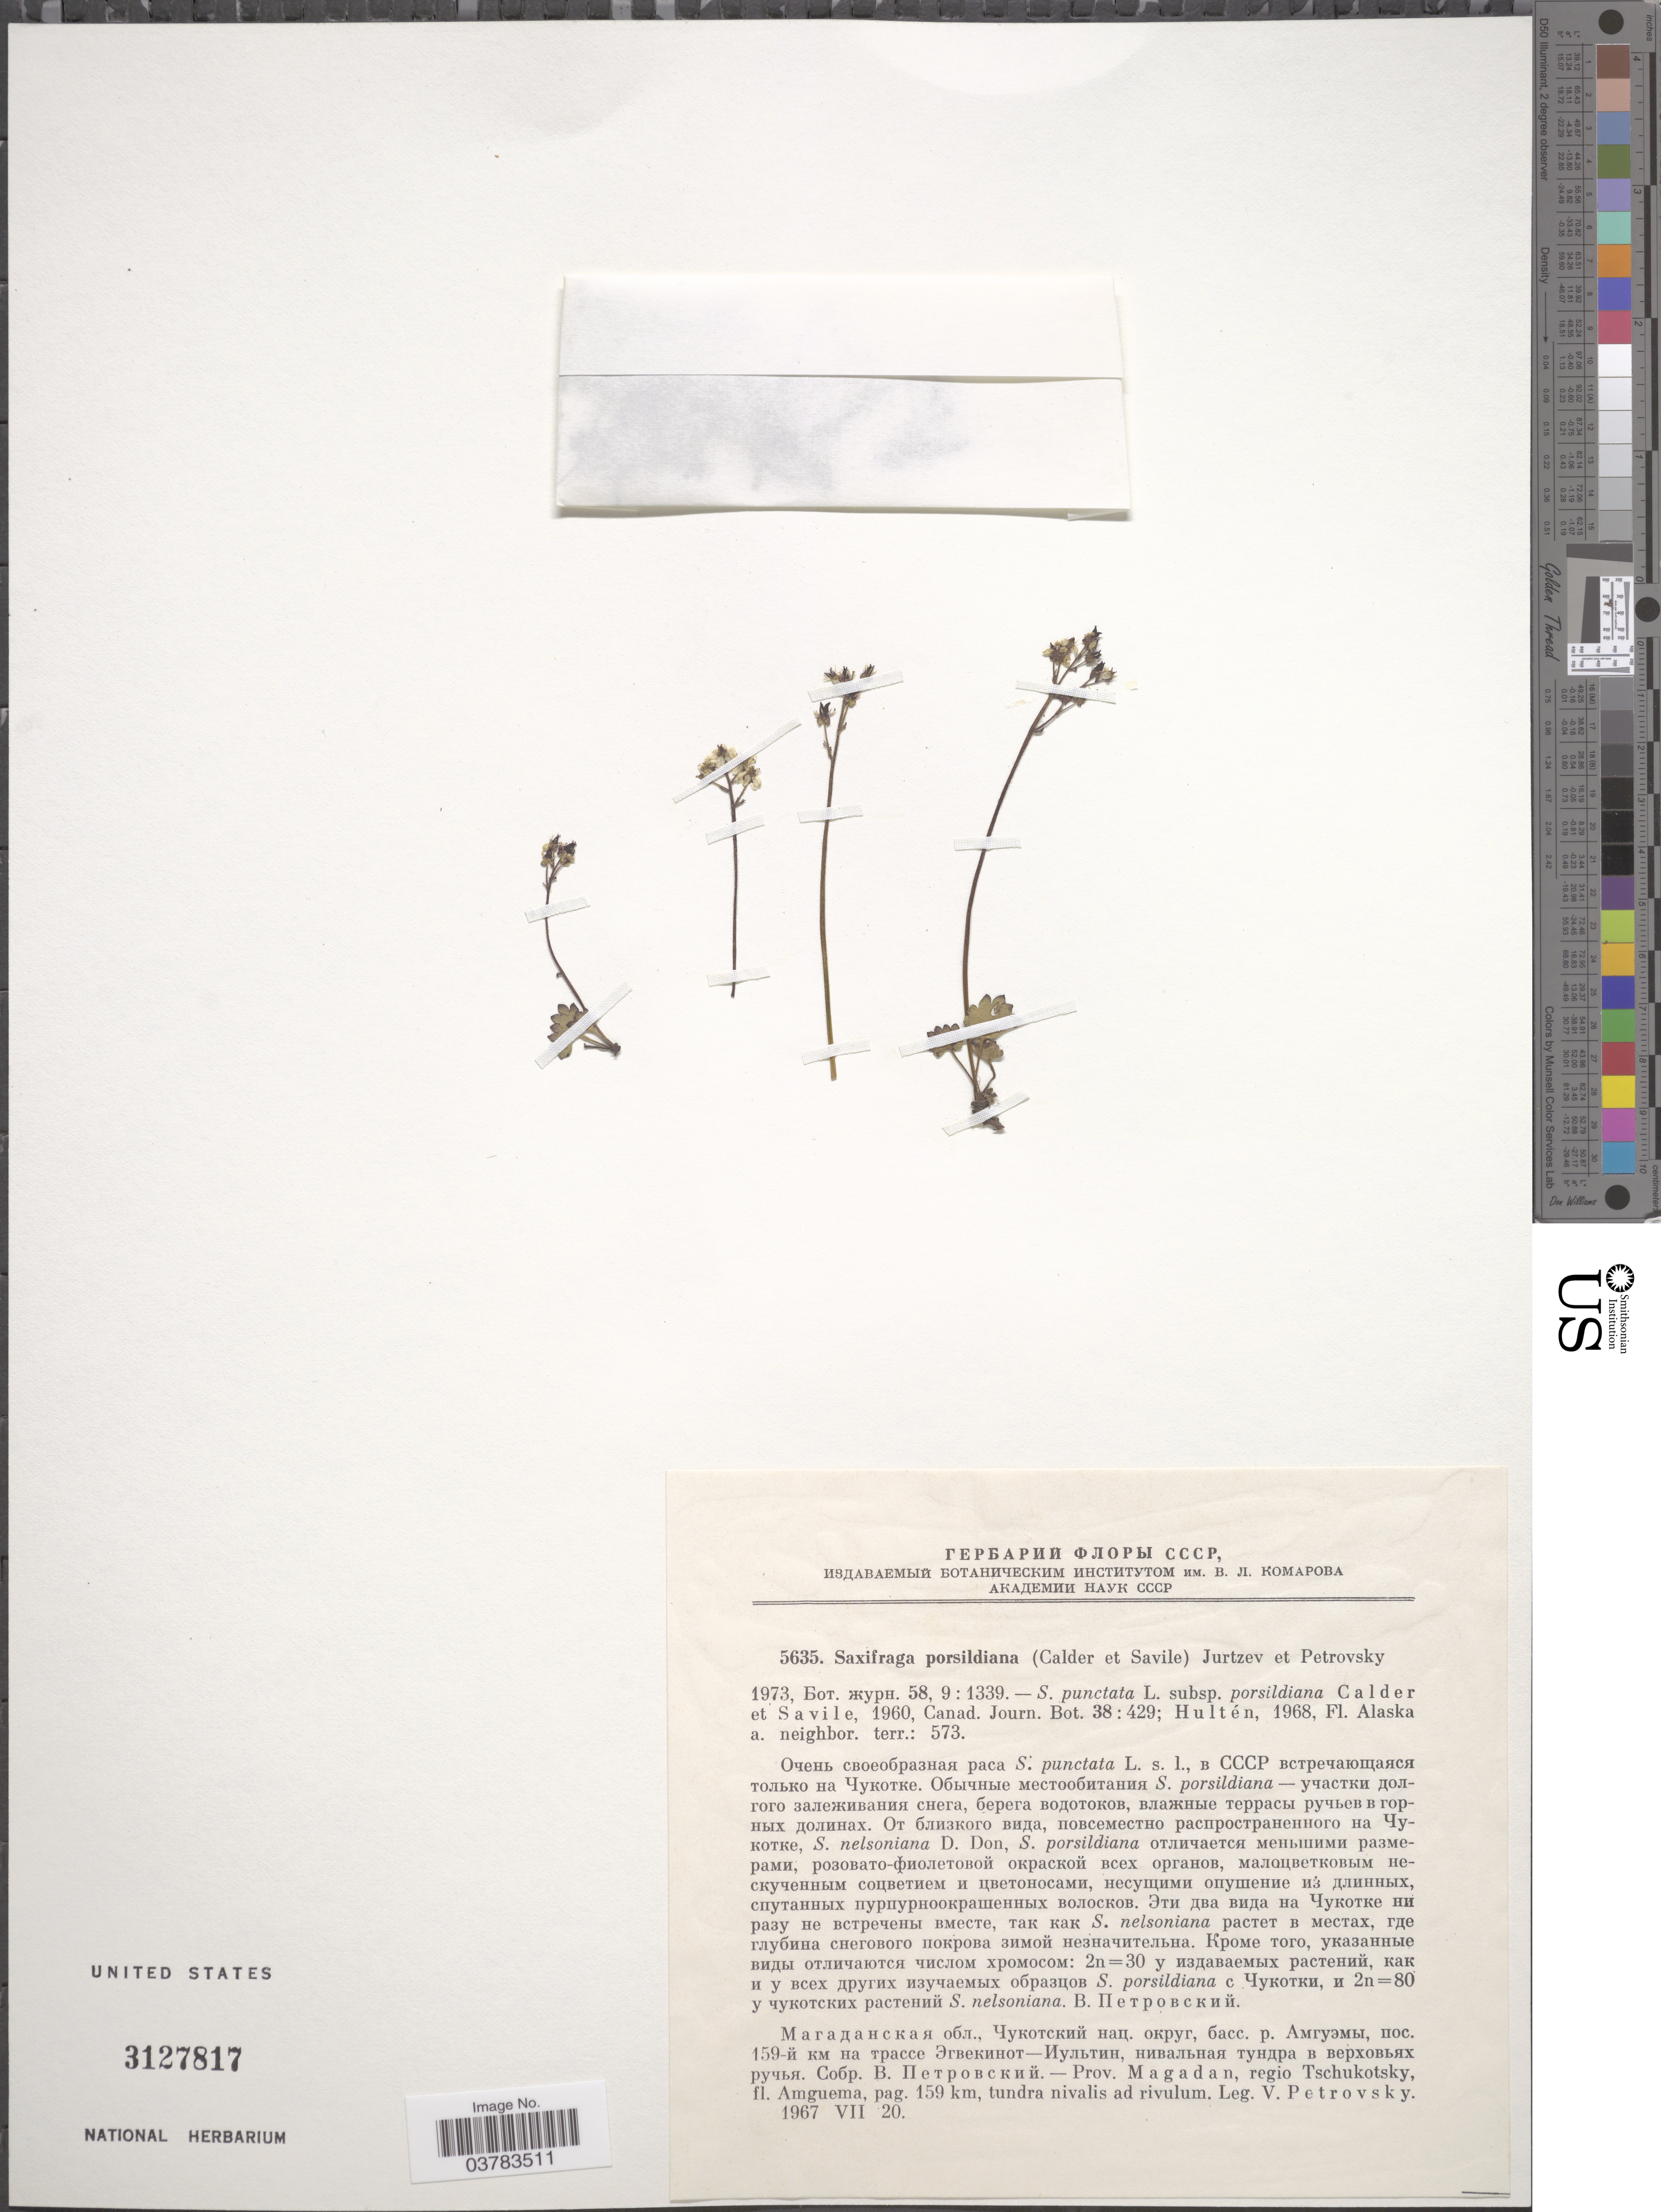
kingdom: Plantae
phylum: Tracheophyta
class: Magnoliopsida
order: Saxifragales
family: Saxifragaceae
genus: Saxifraga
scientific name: Saxifraga porsildiana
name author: Jurtzev & V.V. Petrovsky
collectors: V. Petrovsky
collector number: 5635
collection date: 1967-07-20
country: Russian Federation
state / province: Magadan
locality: X- regio Tschukotsky, fl. Amguema, pag. 159 km, tundra nicalis ad rivulum.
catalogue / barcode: US 3127817